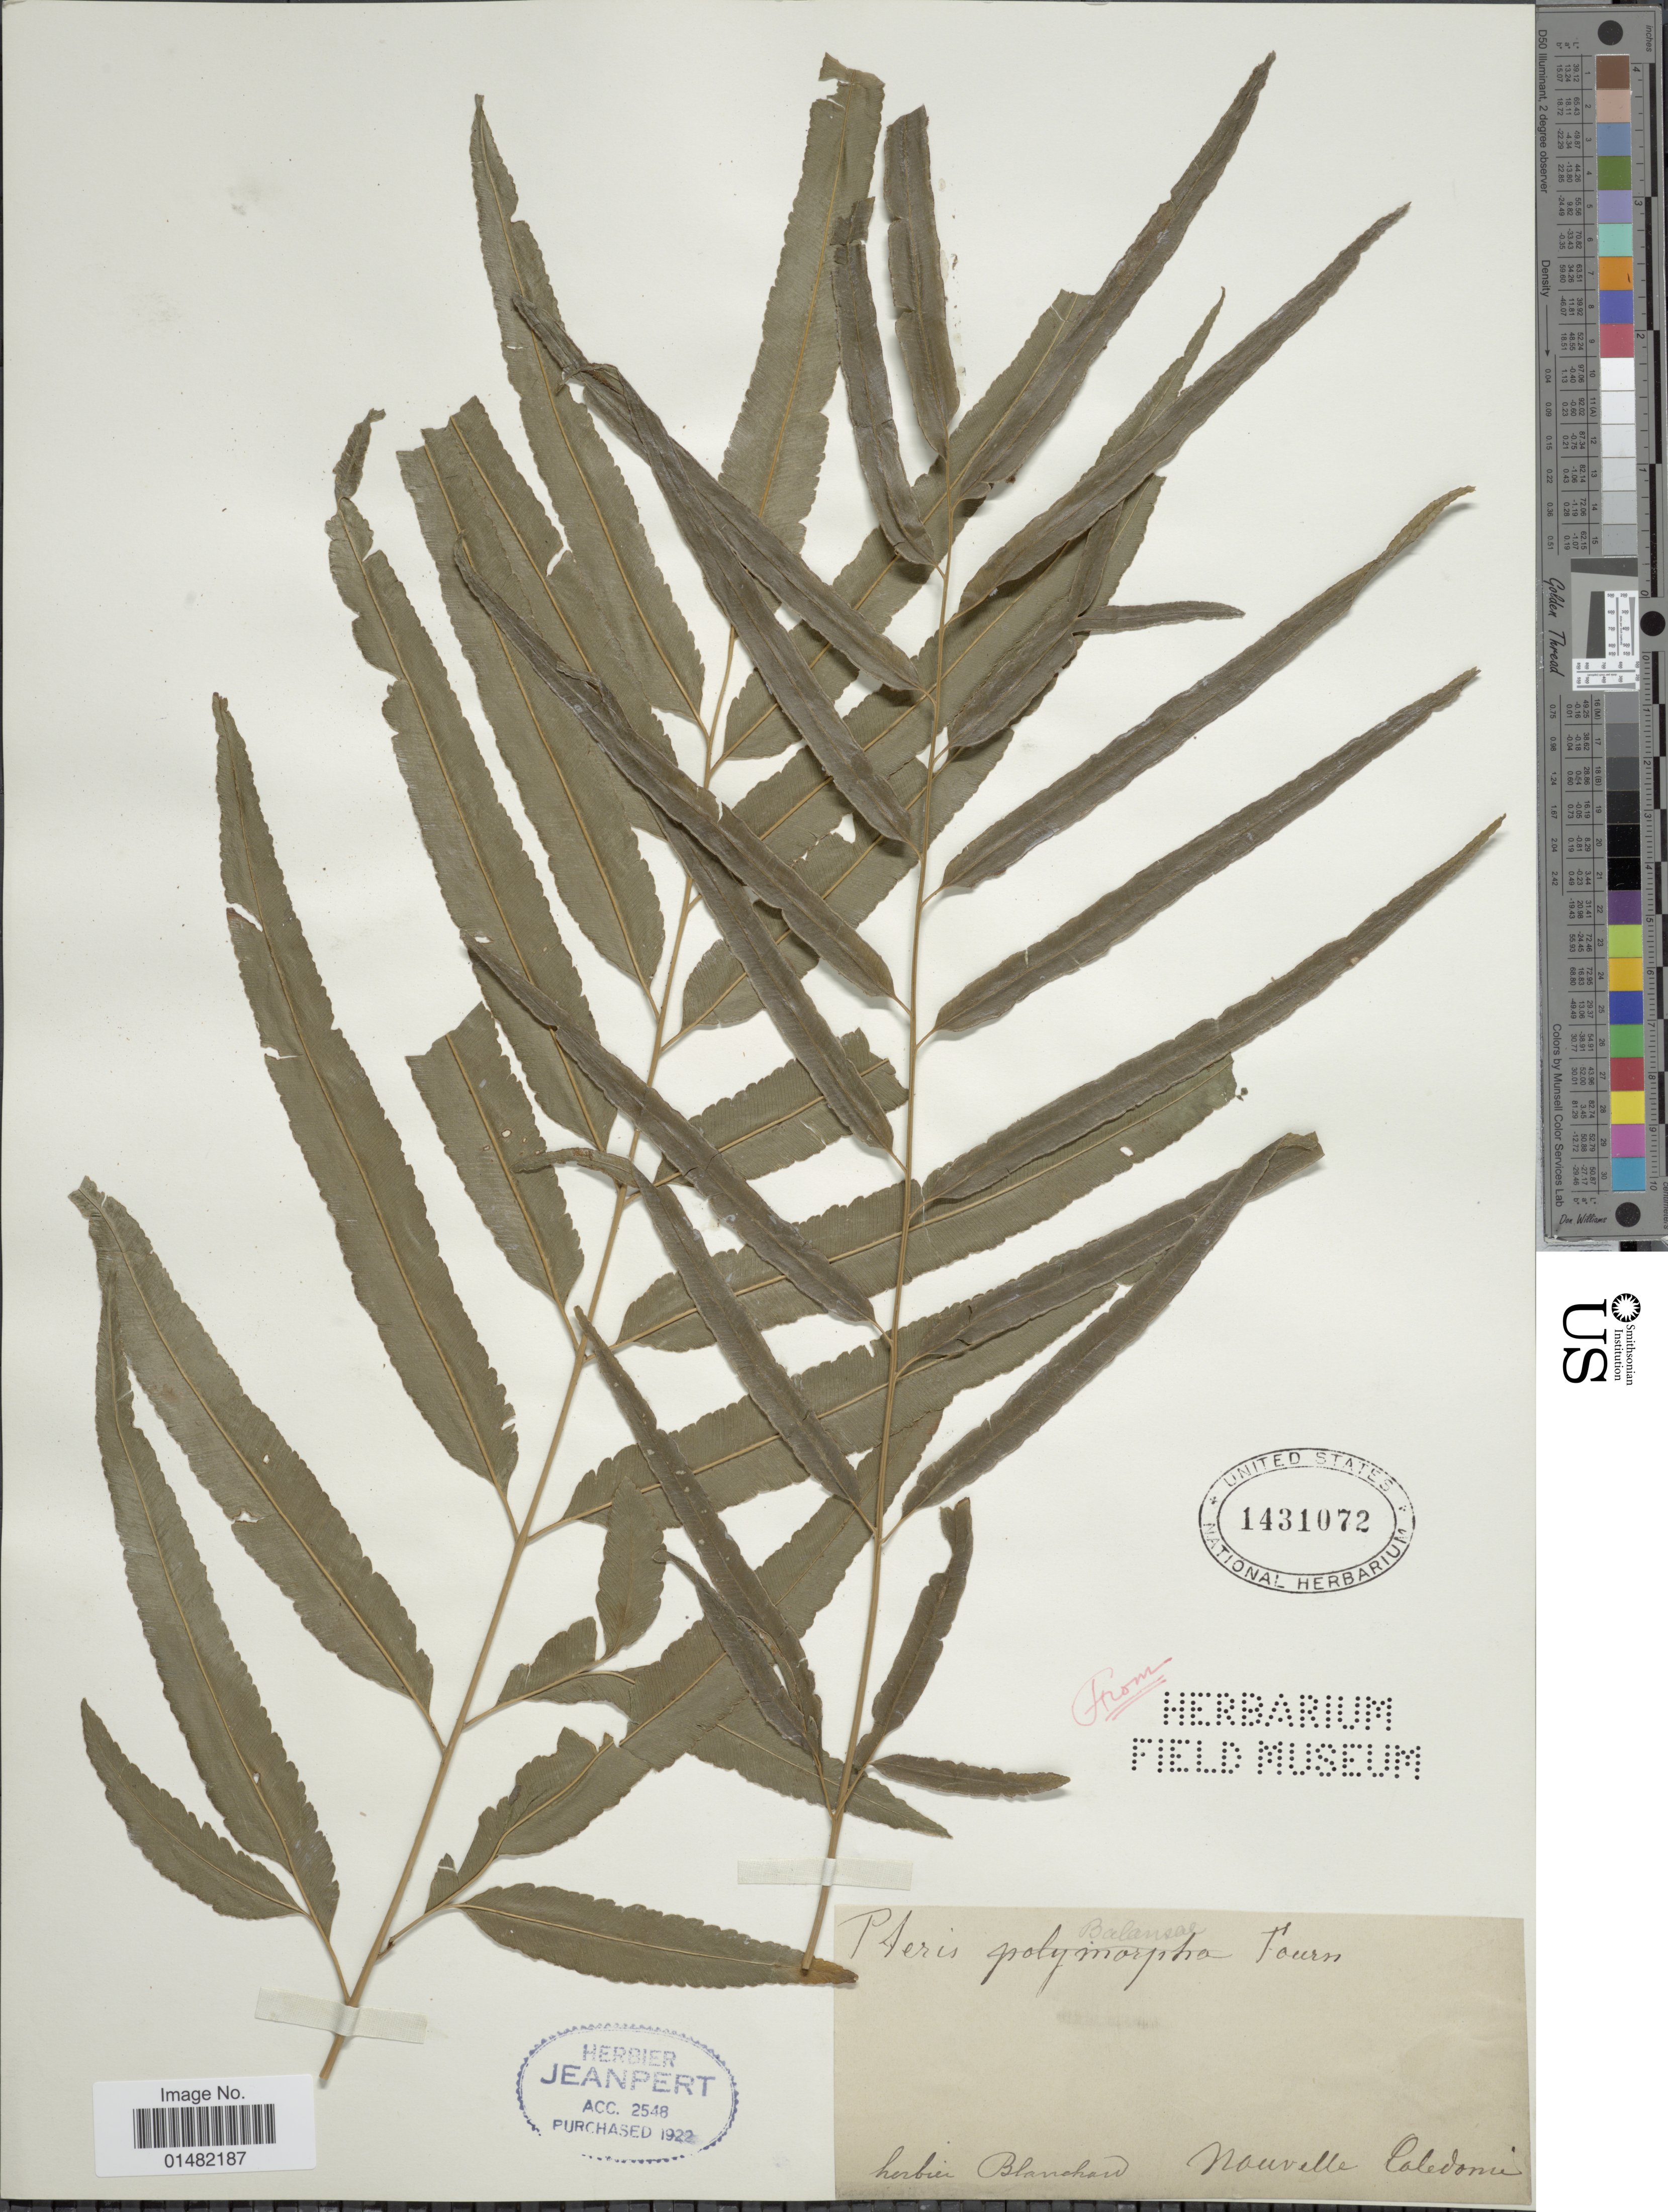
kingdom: Plantae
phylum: Tracheophyta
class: Polypodiopsida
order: Polypodiales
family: Pteridaceae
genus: Pteris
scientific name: Pteris balansae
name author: E. Fourn.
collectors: ex herb. F. Blanchard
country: New Caledonia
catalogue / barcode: US 1431072